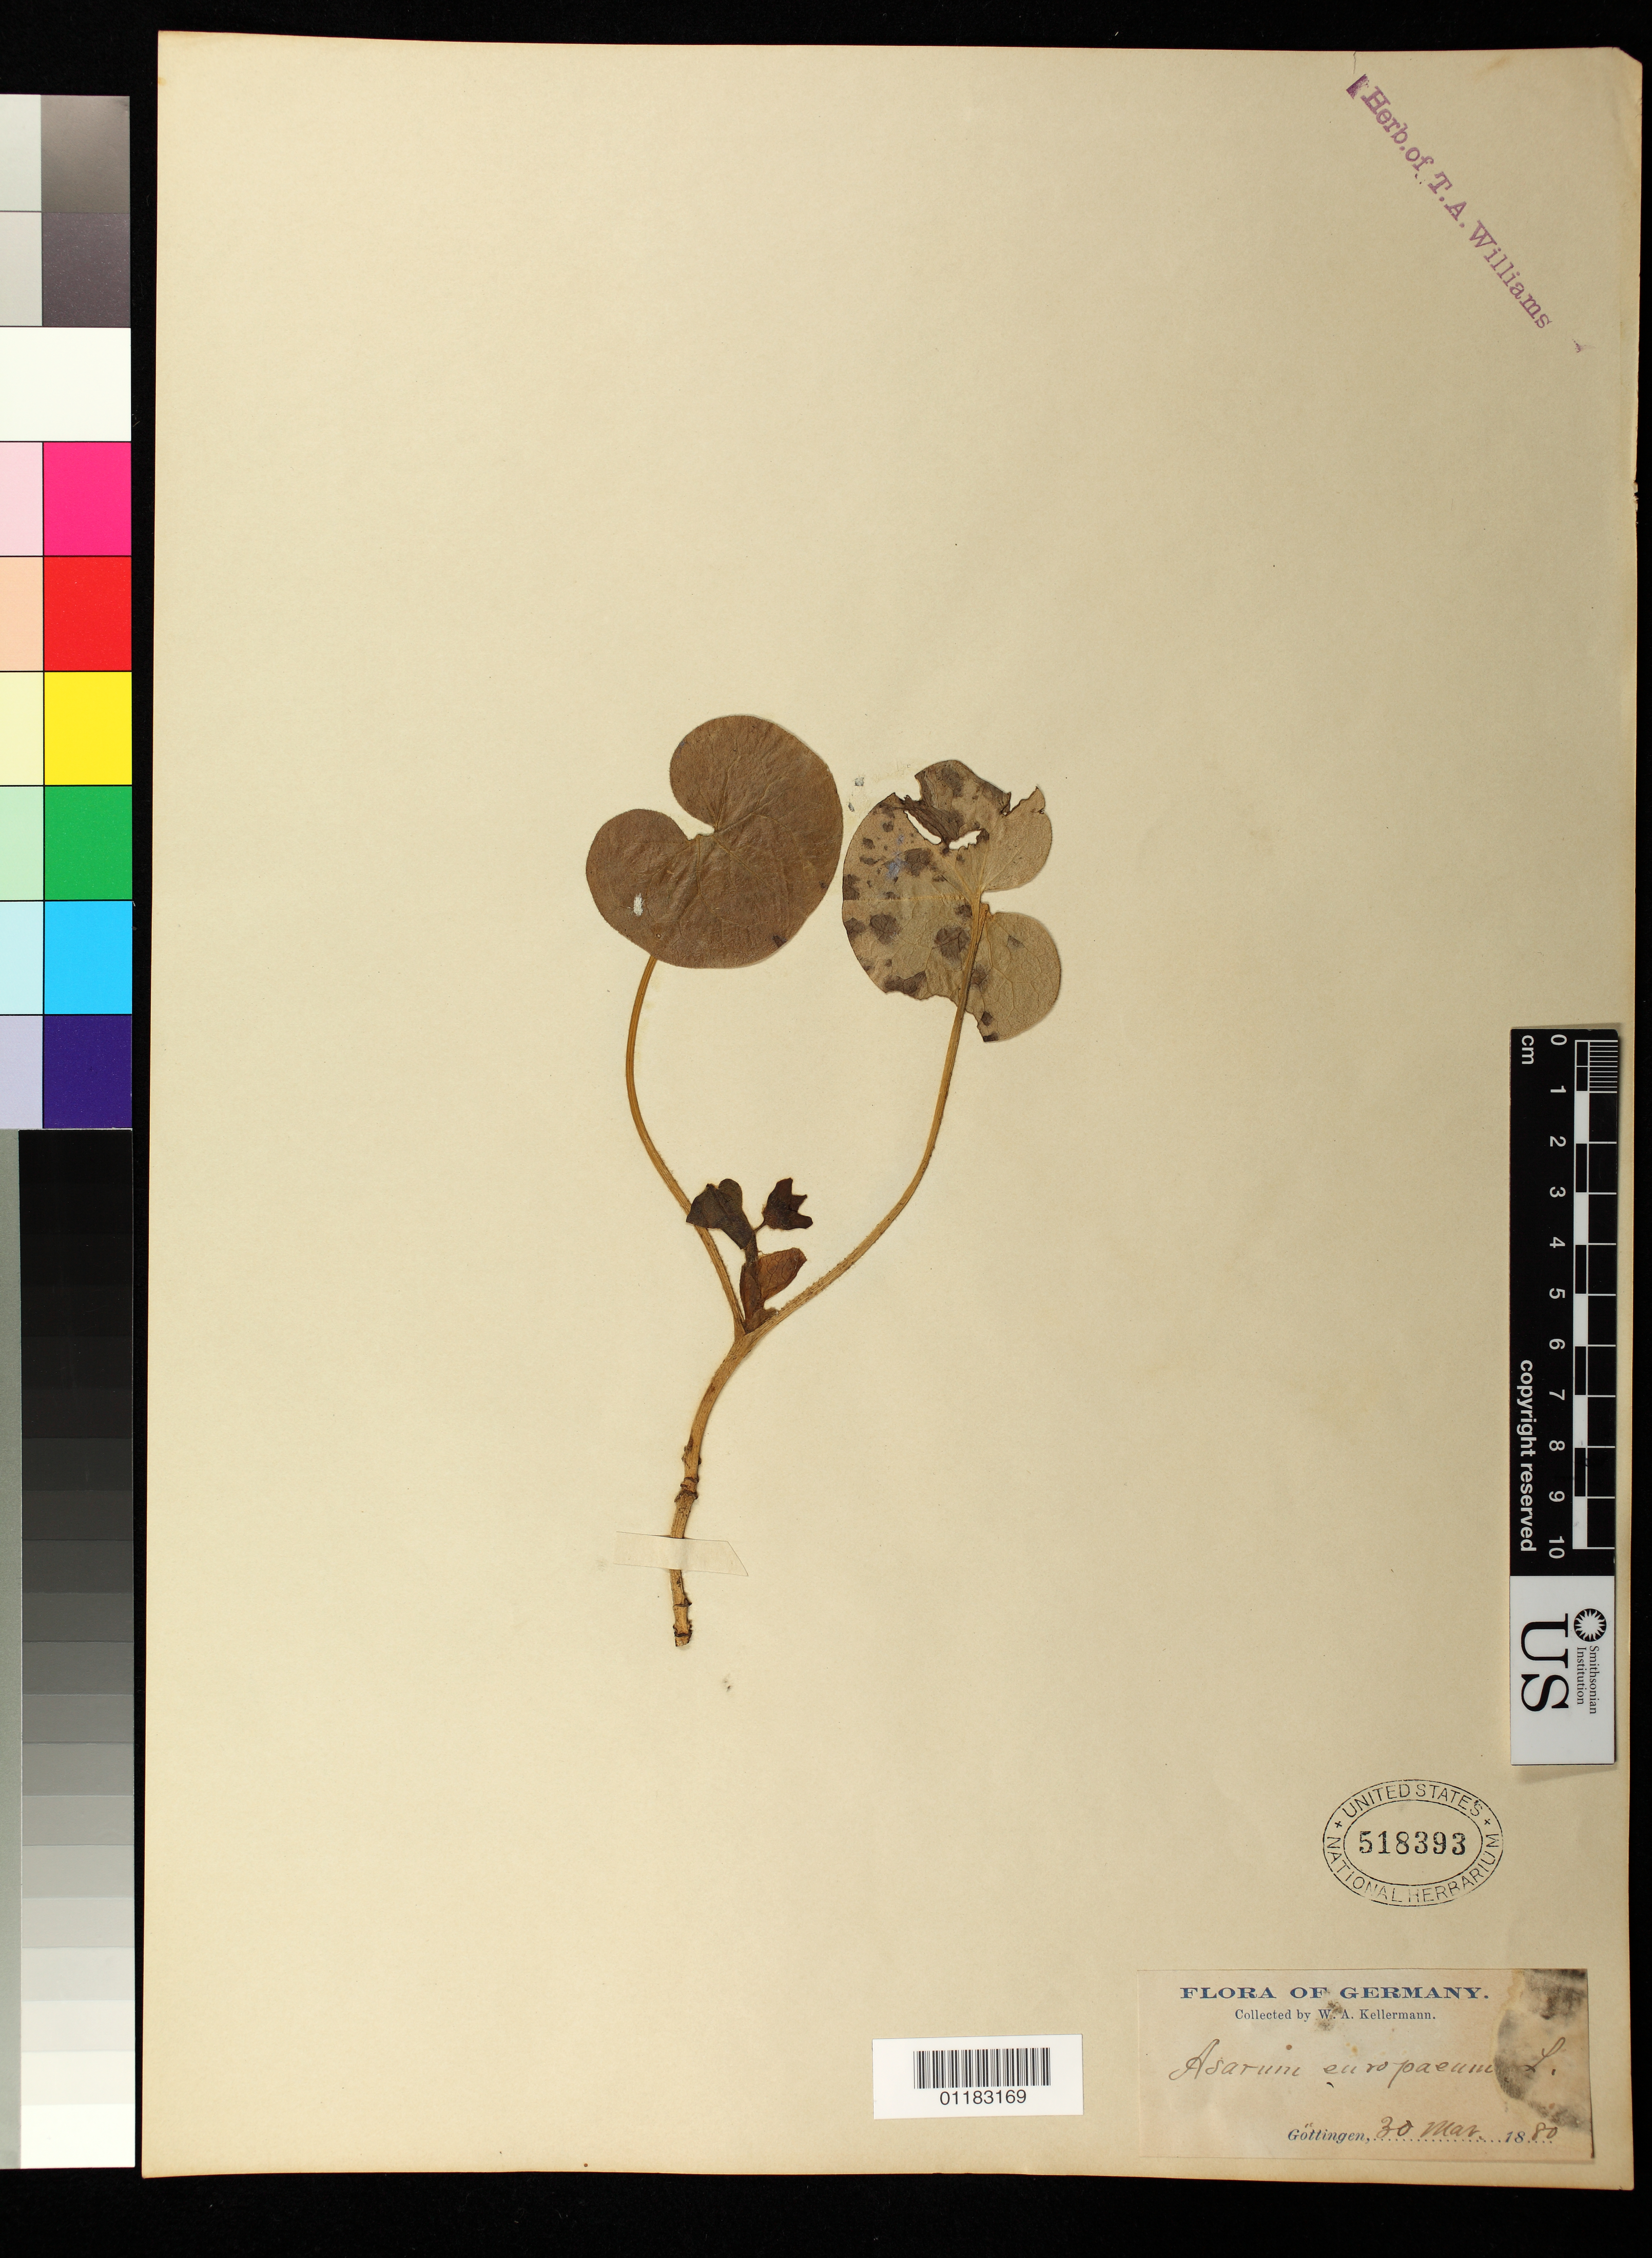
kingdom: Plantae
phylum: Tracheophyta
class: Magnoliopsida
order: Piperales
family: Aristolochiaceae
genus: Asarum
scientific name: Asarum europaeum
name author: L.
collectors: W. A. Kellermann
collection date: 1880-03-30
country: Germany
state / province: Niedersachsen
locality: Gottingen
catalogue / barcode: US 518393